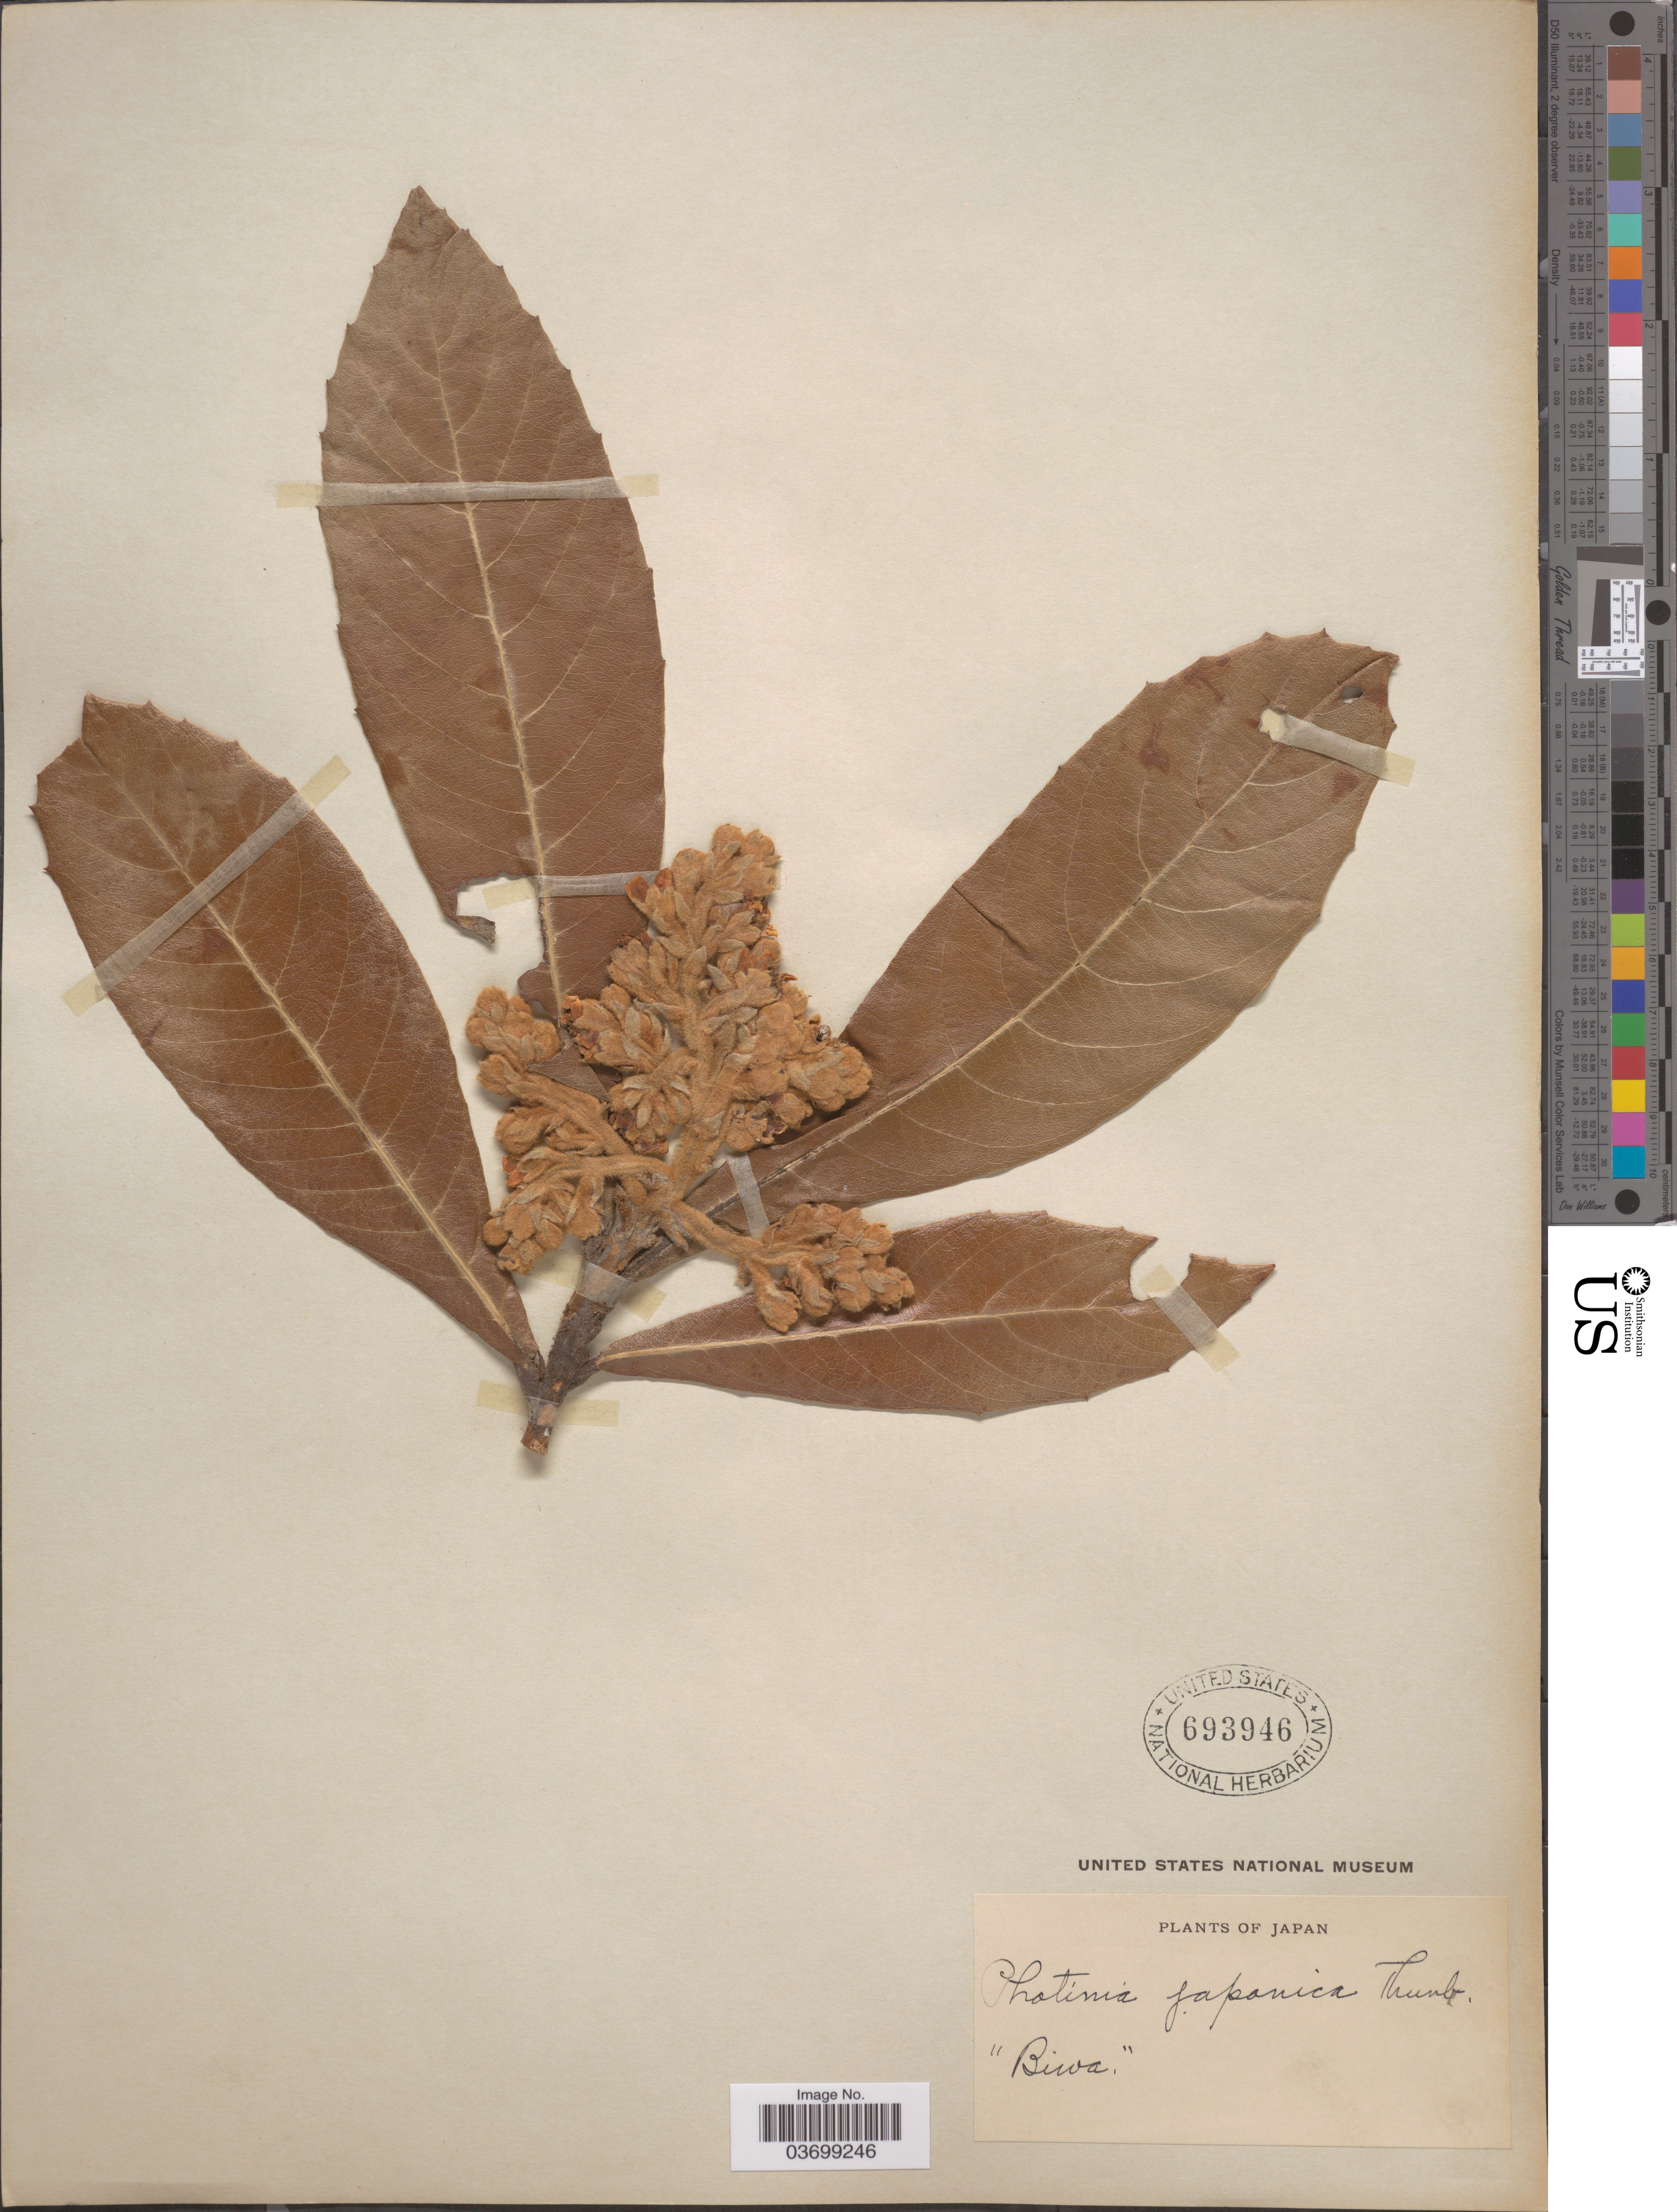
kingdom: Plantae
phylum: Tracheophyta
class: Magnoliopsida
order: Rosales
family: Rosaceae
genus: Rhaphiolepis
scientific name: Rhaphiolepis bibas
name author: (Lour.) Galasso & Banfi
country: Japan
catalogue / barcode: US 693946